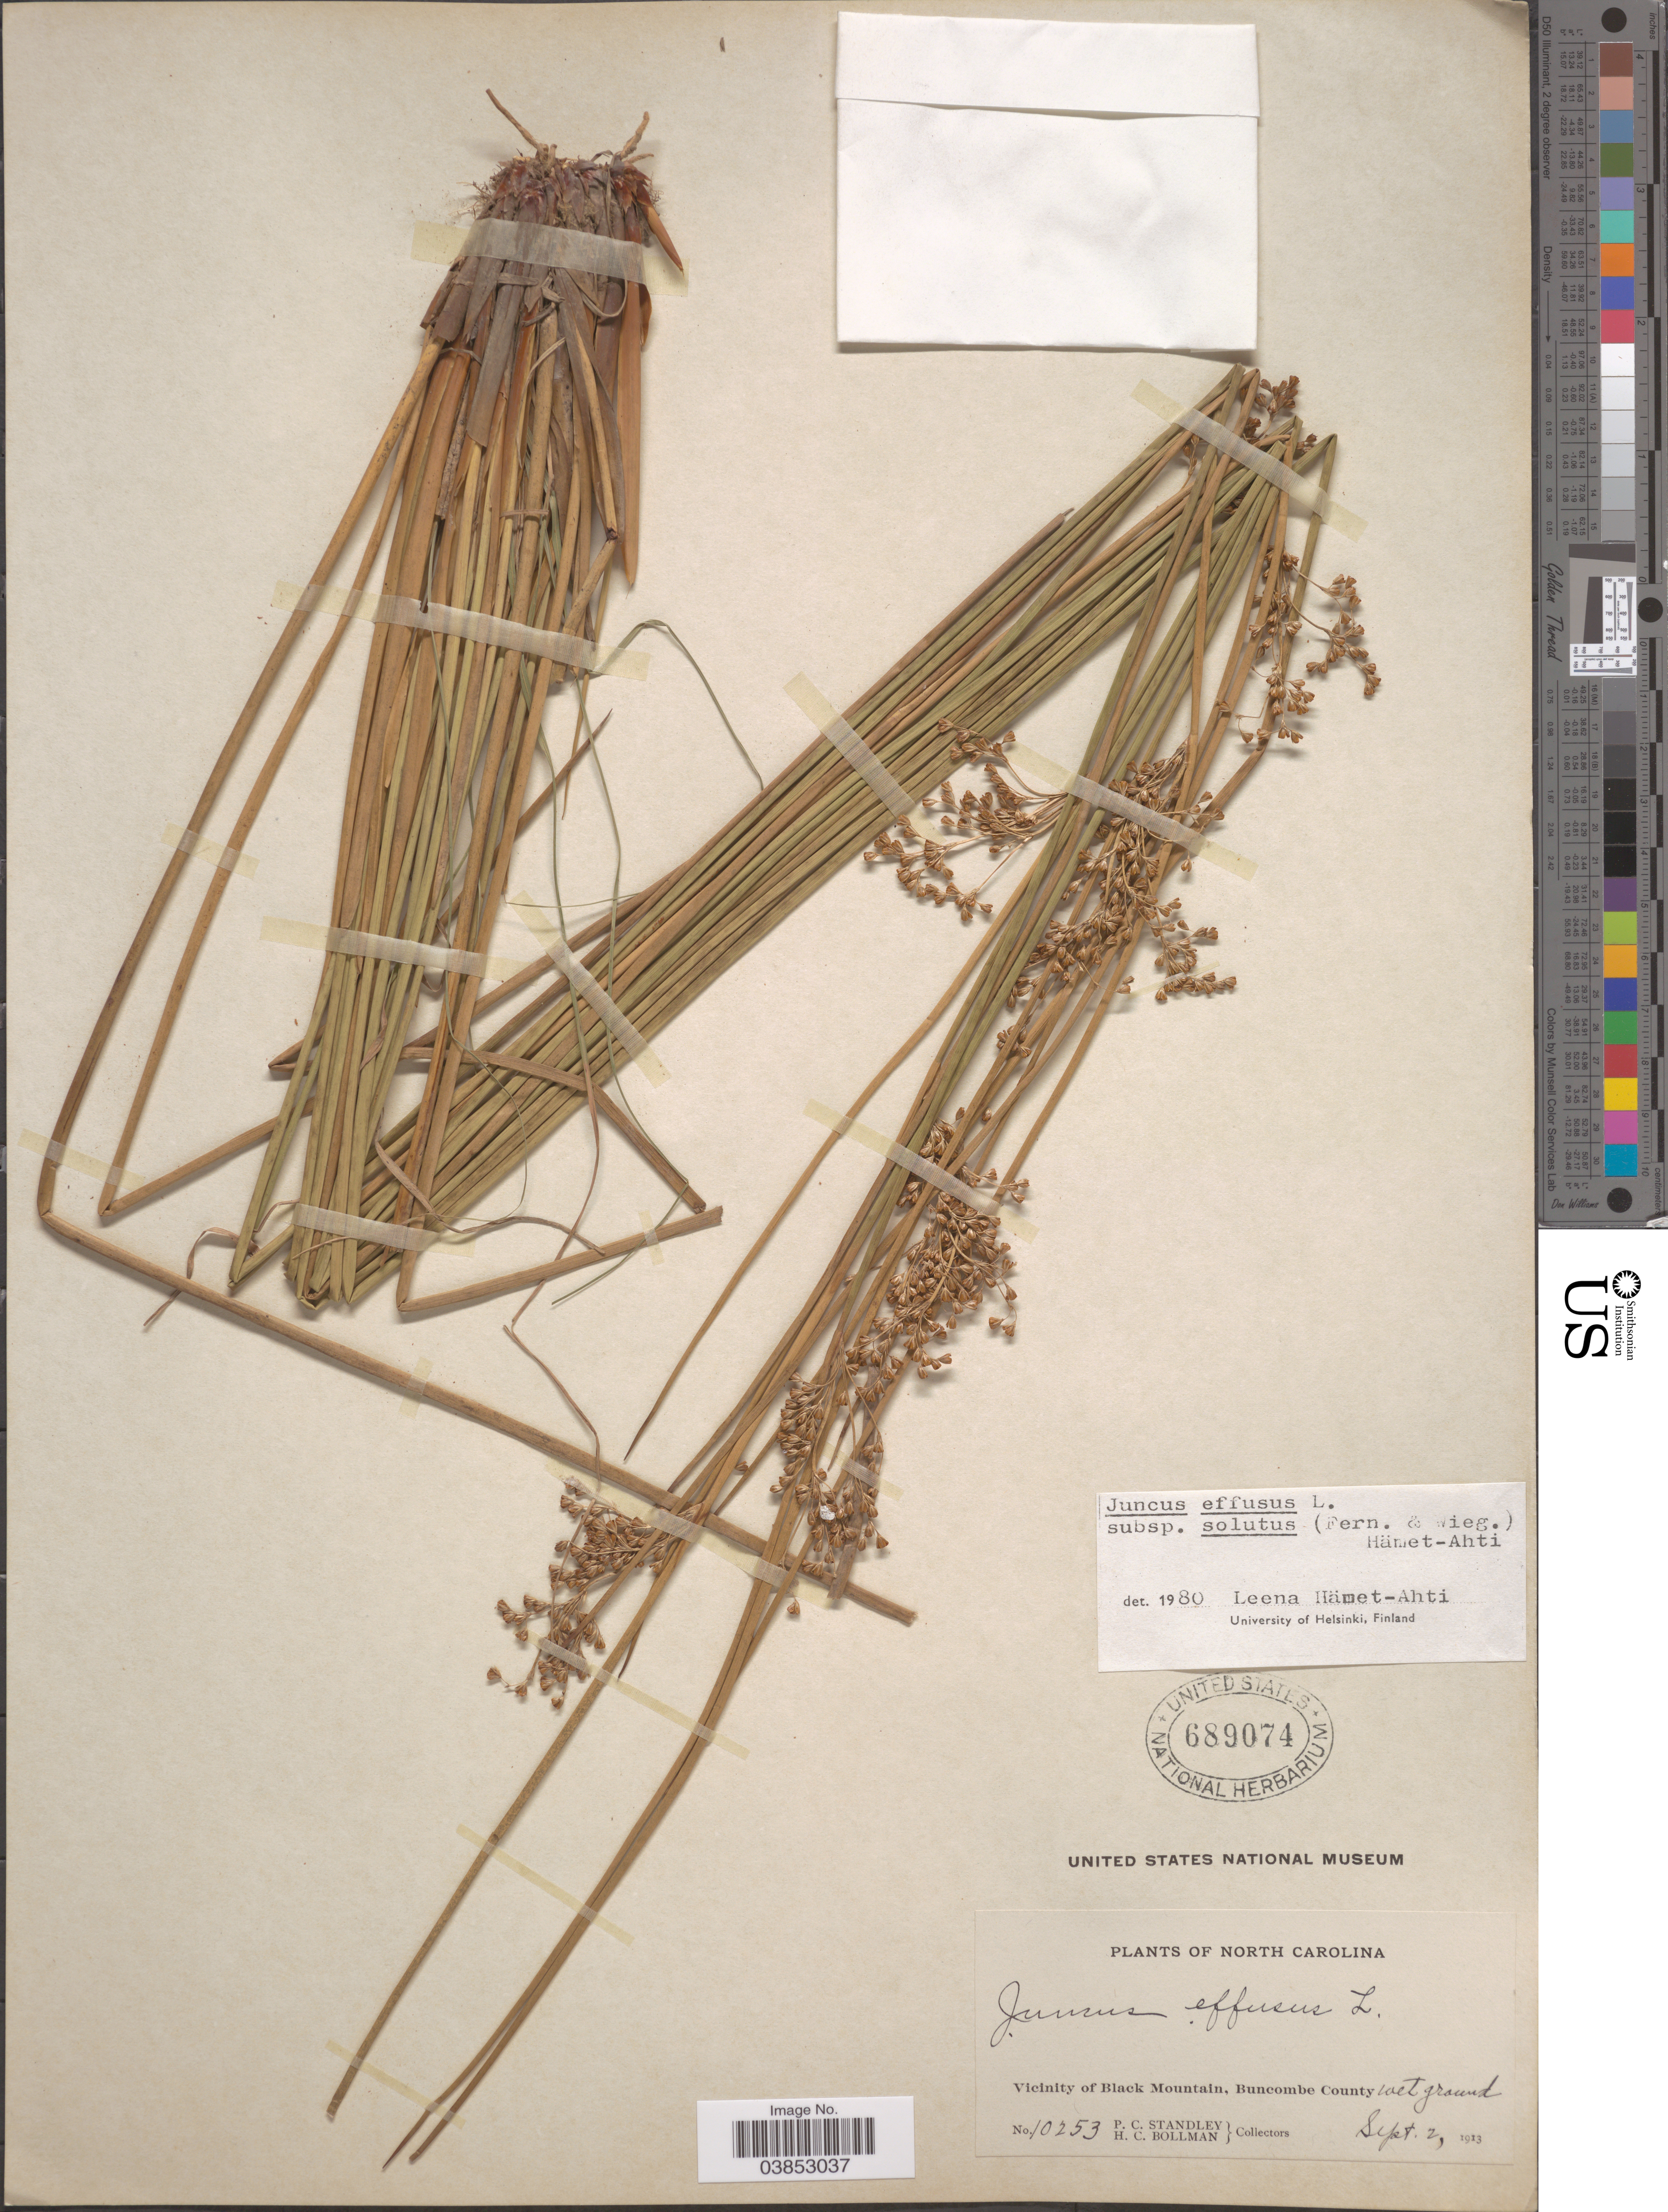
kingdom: Plantae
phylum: Tracheophyta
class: Liliopsida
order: Poales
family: Juncaceae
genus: Juncus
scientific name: Juncus effusus var. solutus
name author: Fernald & Wiegand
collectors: P. C. Standley & H. C. Bollman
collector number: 10253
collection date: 1913-09-02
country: United States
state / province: North Carolina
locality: Vicinity of Black Mountain, Buncombe County.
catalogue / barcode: US 689074